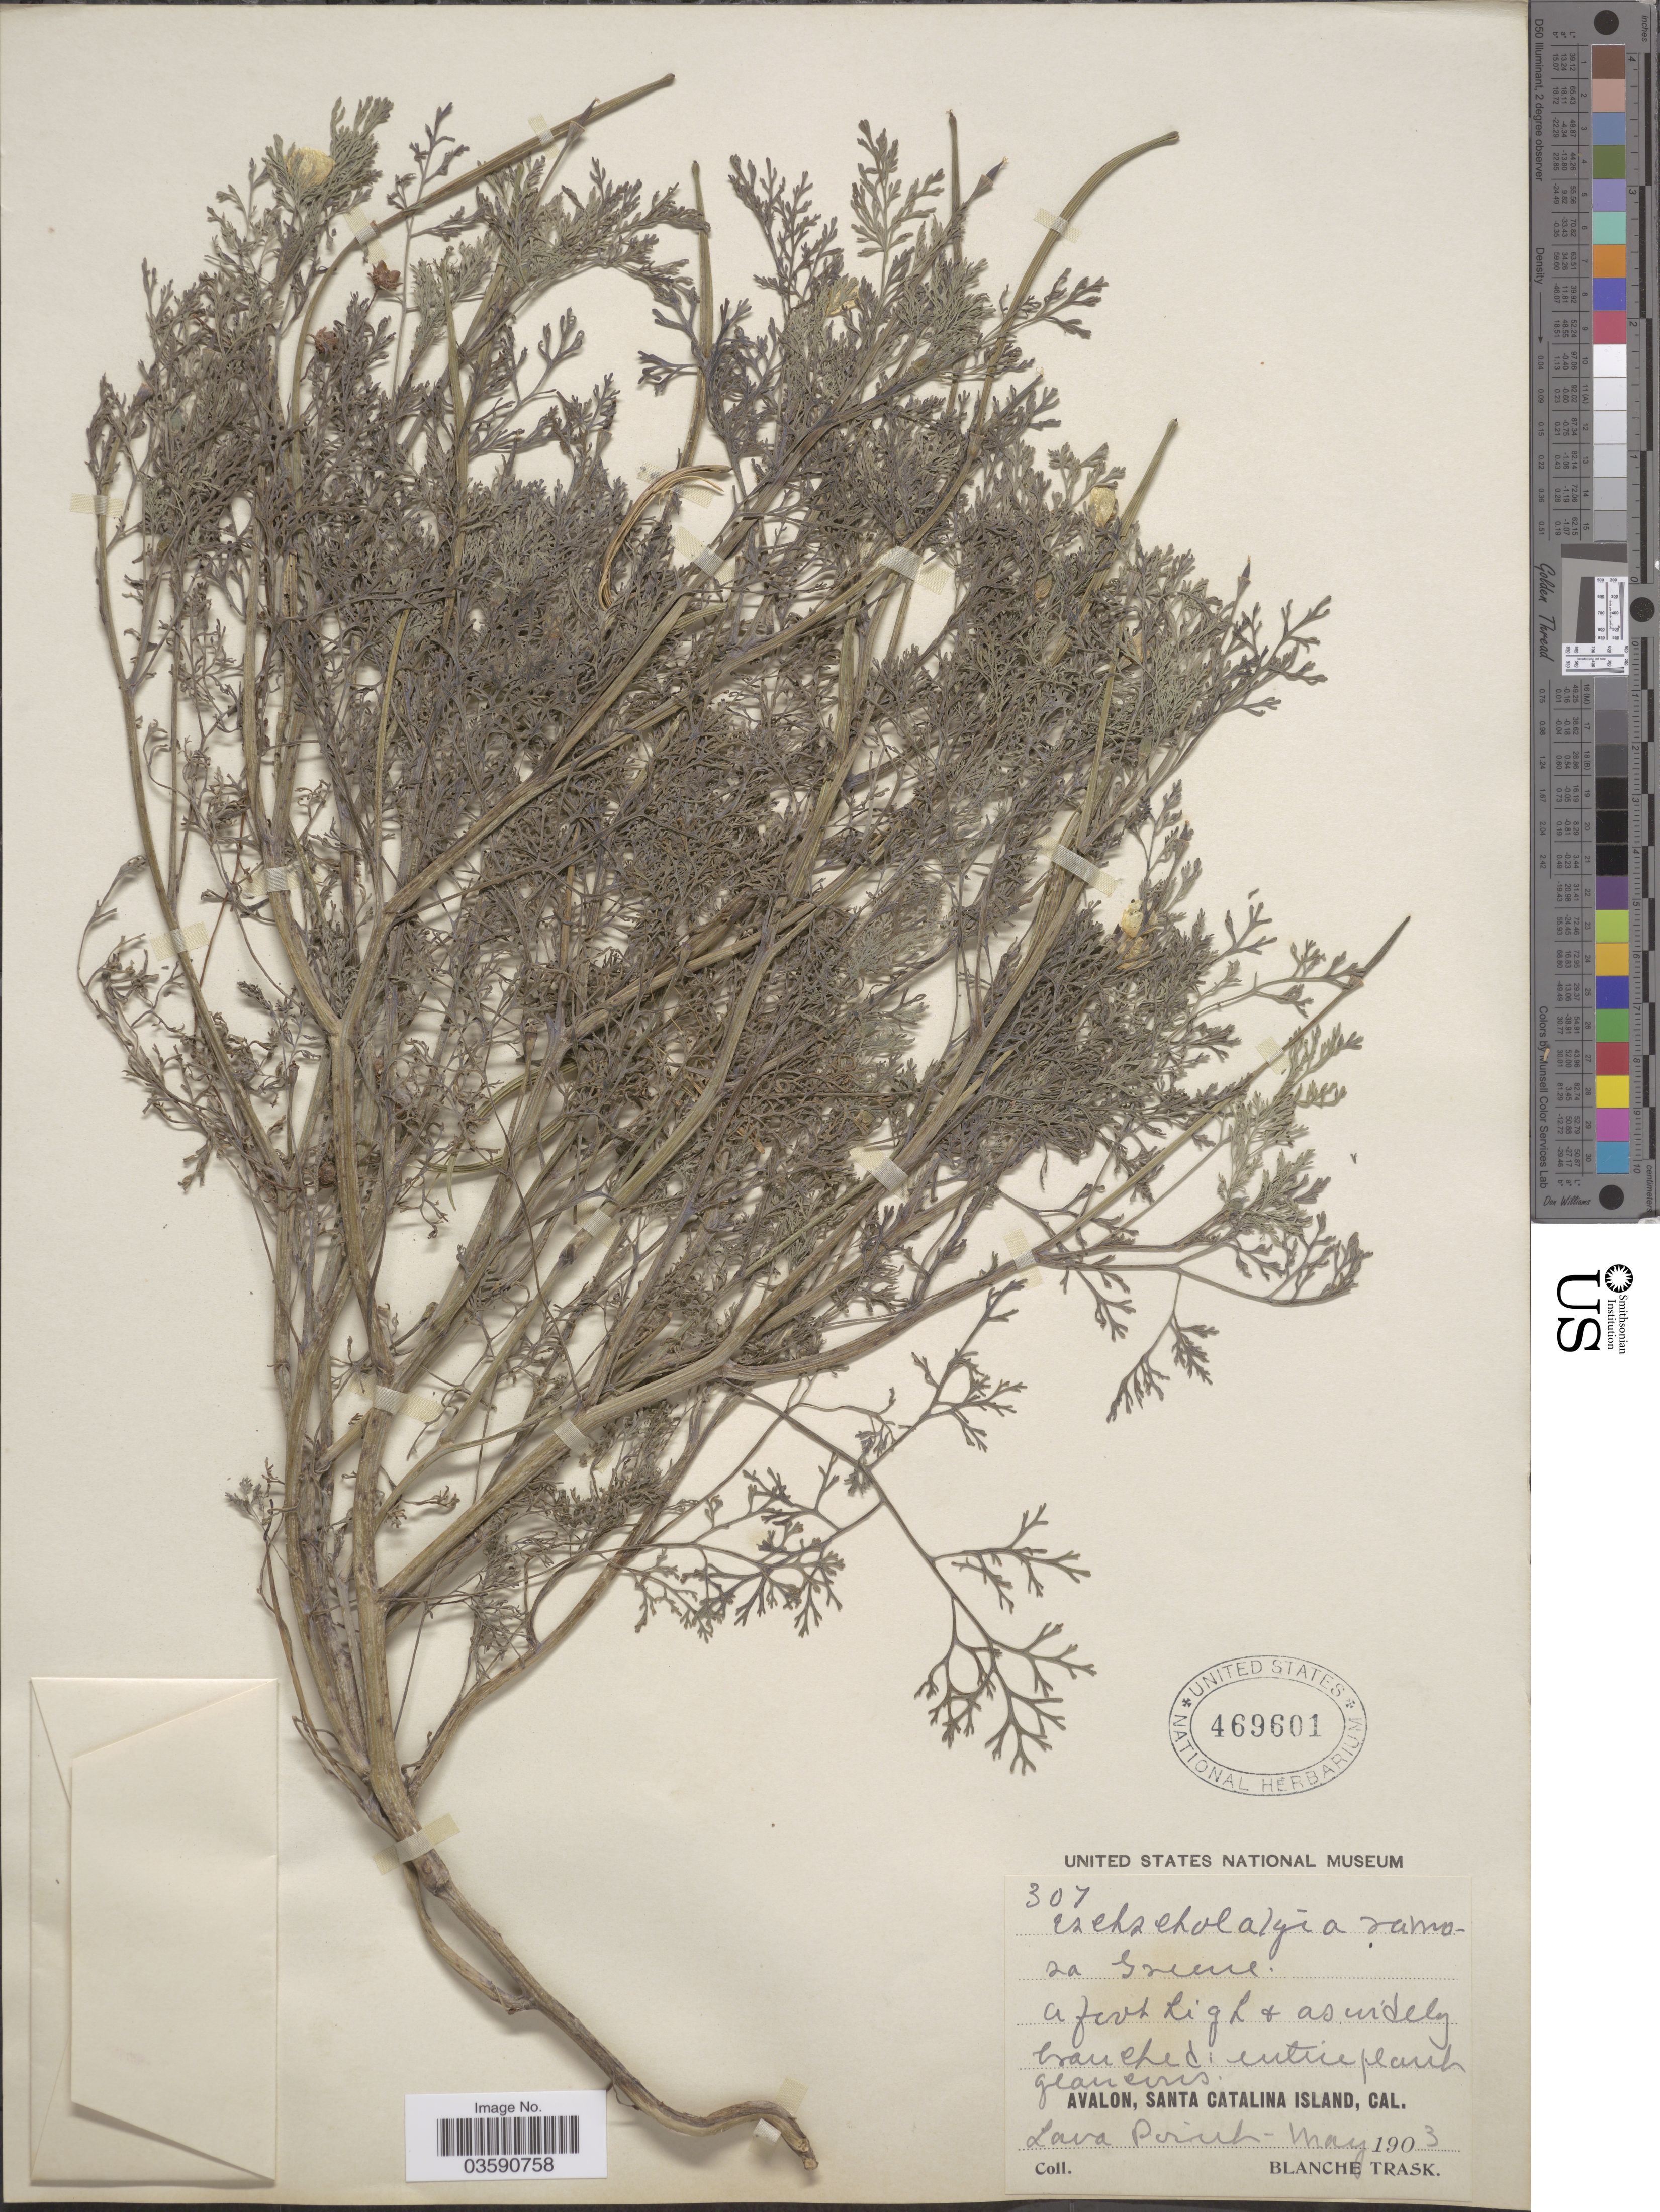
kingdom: Plantae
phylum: Tracheophyta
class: Magnoliopsida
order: Ranunculales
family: Papaveraceae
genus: Eschscholzia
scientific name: Eschscholzia ramosa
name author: (Greene) Greene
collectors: B. Trask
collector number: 307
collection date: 1903-05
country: United States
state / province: California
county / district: Los Angeles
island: Santa Catalina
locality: Avalon, Santa Catalina Island. Lava Point.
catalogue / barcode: US 469601